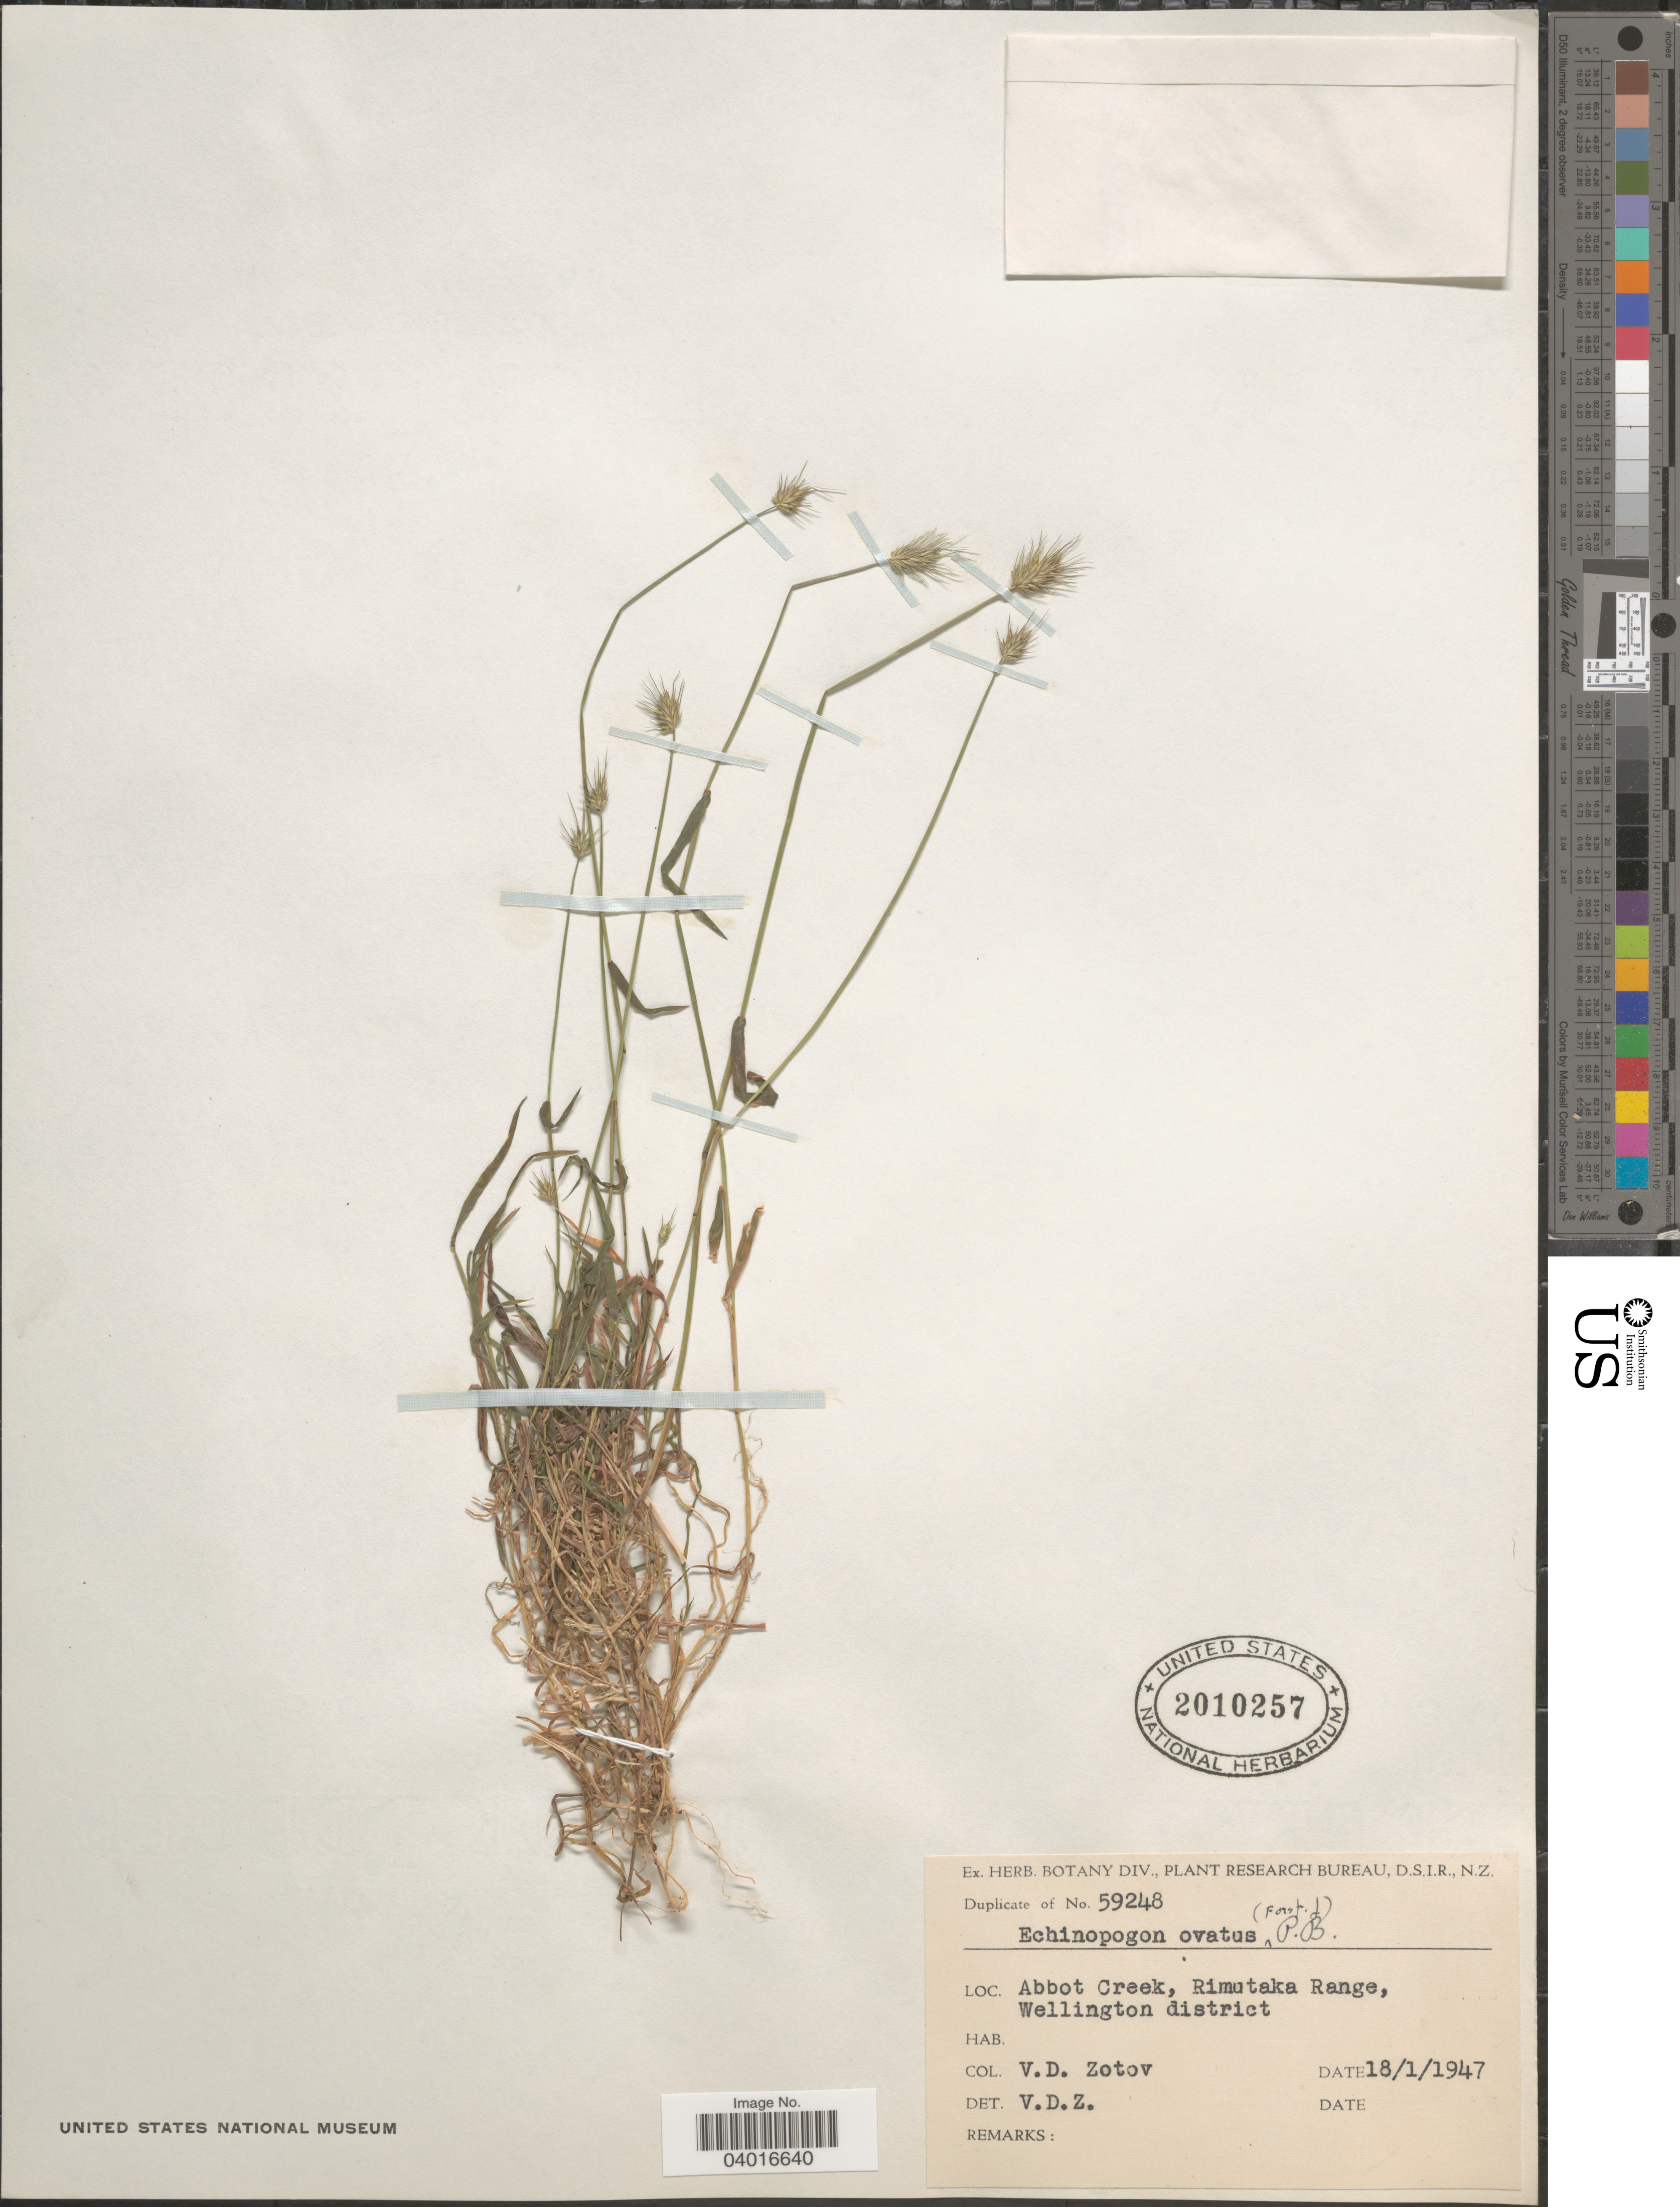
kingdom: Plantae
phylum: Tracheophyta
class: Liliopsida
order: Poales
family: Poaceae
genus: Echinopogon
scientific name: Echinopogon ovatus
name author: (G. Forst.) P. Beauv.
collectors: V. Zotov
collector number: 59248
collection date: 1947-01-18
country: New Zealand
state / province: Wellington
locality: Abbot Creek, Rimutaka Range, Wellington district.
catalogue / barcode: US 2010257